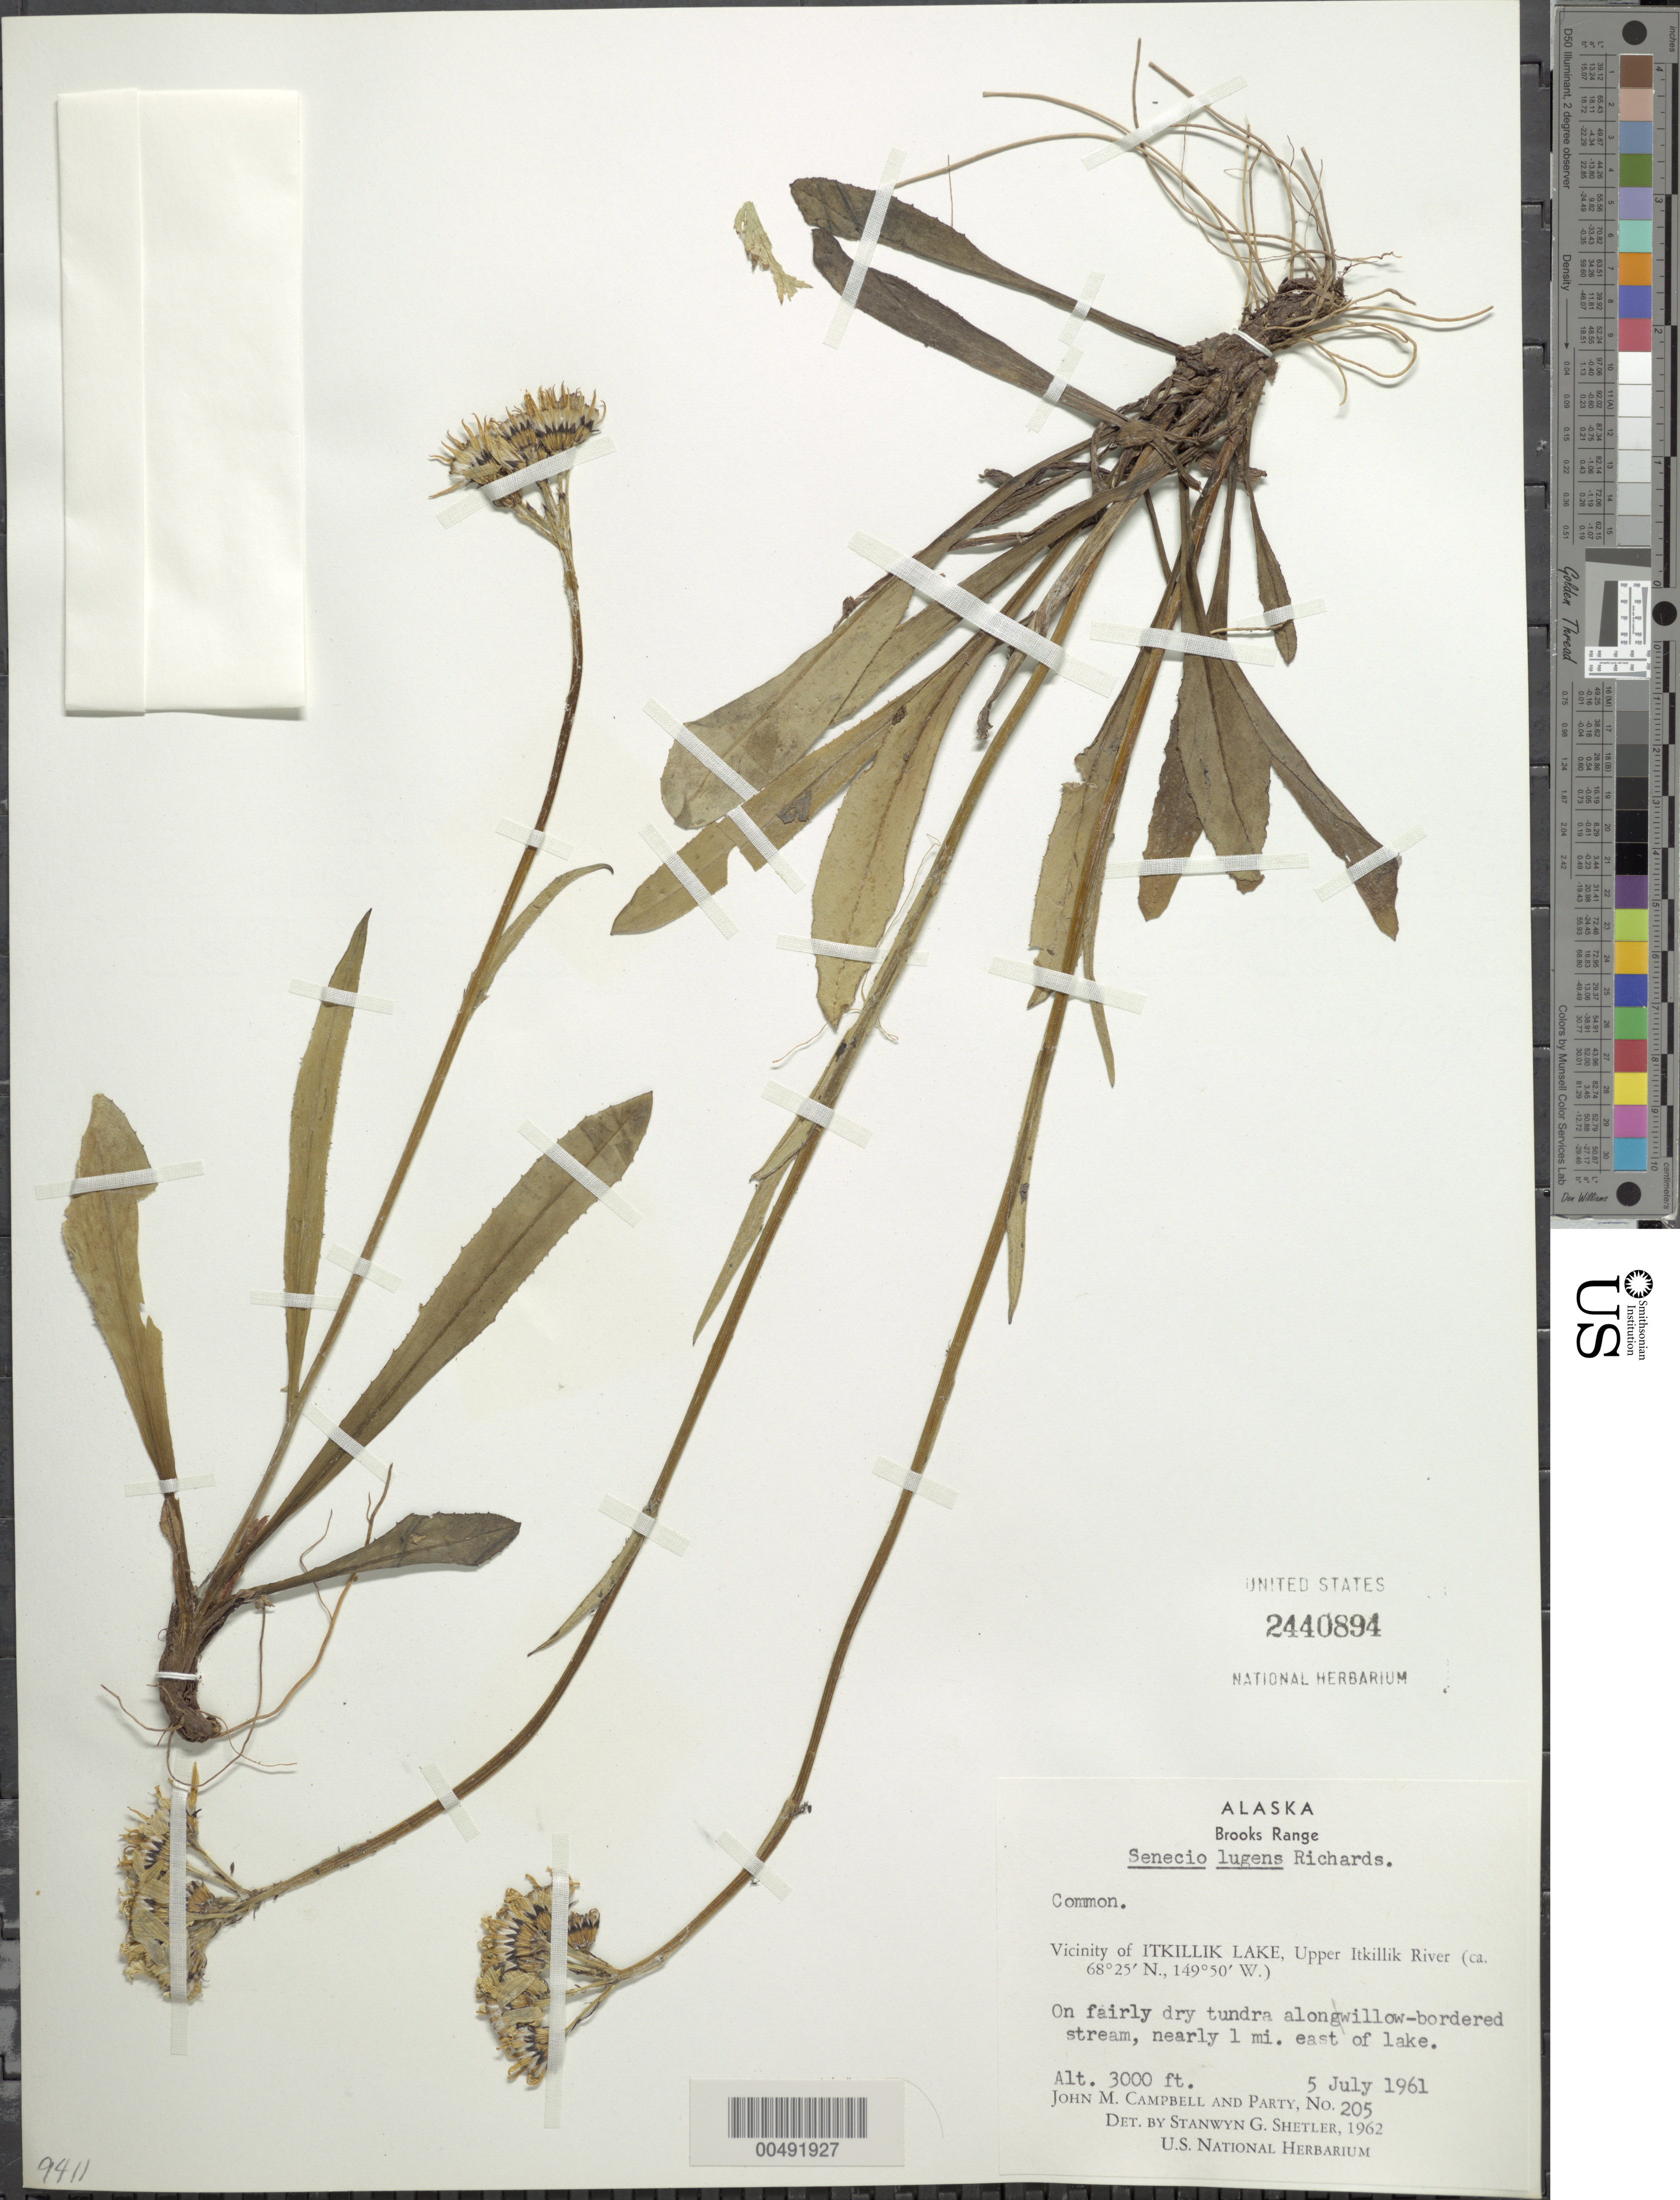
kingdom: Plantae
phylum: Tracheophyta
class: Magnoliopsida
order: Asterales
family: Asteraceae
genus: Senecio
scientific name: Senecio lugens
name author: Richardson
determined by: Shetler, Stanwyn G., (US), NMNH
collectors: J. M. Campbell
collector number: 205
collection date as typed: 05 Jul 1961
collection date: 1961-07-05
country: United States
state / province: Alaska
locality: Brooks Range, Upper Itkillik River, 1 mi. east of Itkillik Lake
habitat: on fairly dry tundra along willow-bordered stream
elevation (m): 914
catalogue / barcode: US 2440894